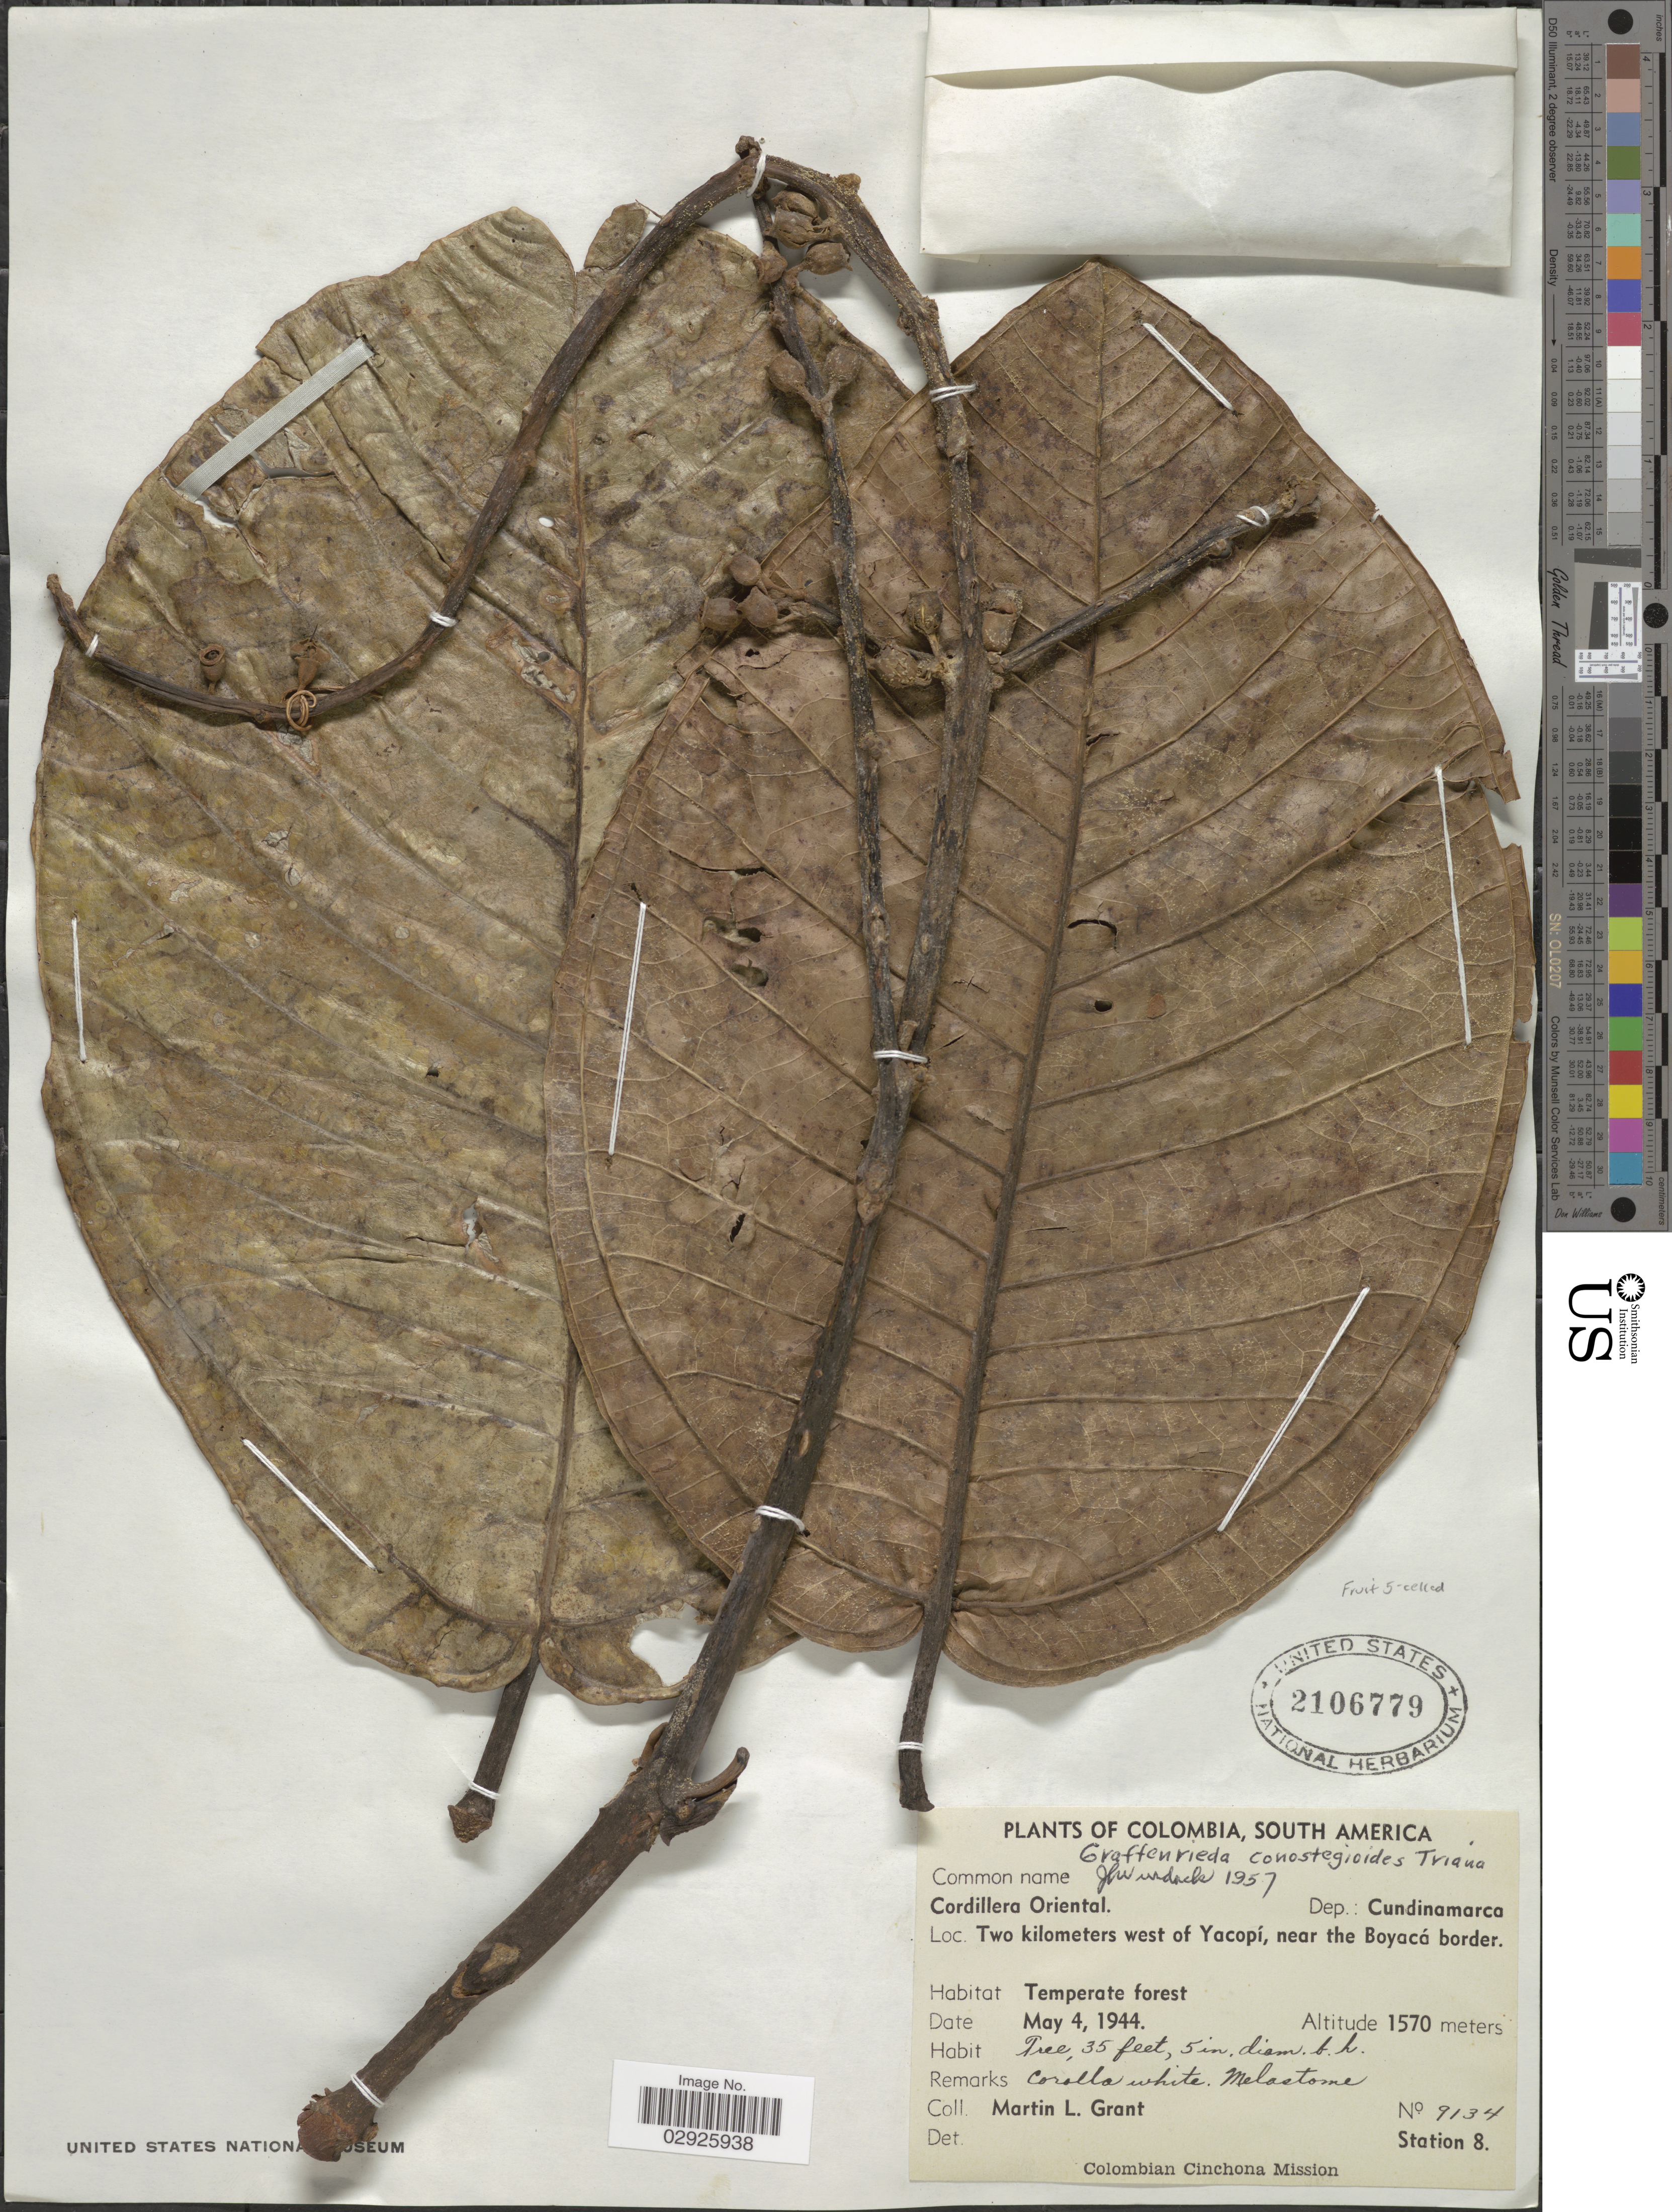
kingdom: Plantae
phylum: Tracheophyta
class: Magnoliopsida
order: Myrtales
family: Melastomataceae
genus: Graffenrieda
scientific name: Graffenrieda grandifolia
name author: Gleason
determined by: Murillo, J. S.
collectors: M. L. Grant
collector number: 9134/8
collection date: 1944-05-04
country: Colombia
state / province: Cundinamarca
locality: Cordillera Oriental. Dep.: Cundinamarca. Two kilometers west of Yacopí, near the Boyacá border.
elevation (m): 1570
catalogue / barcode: US 2106779